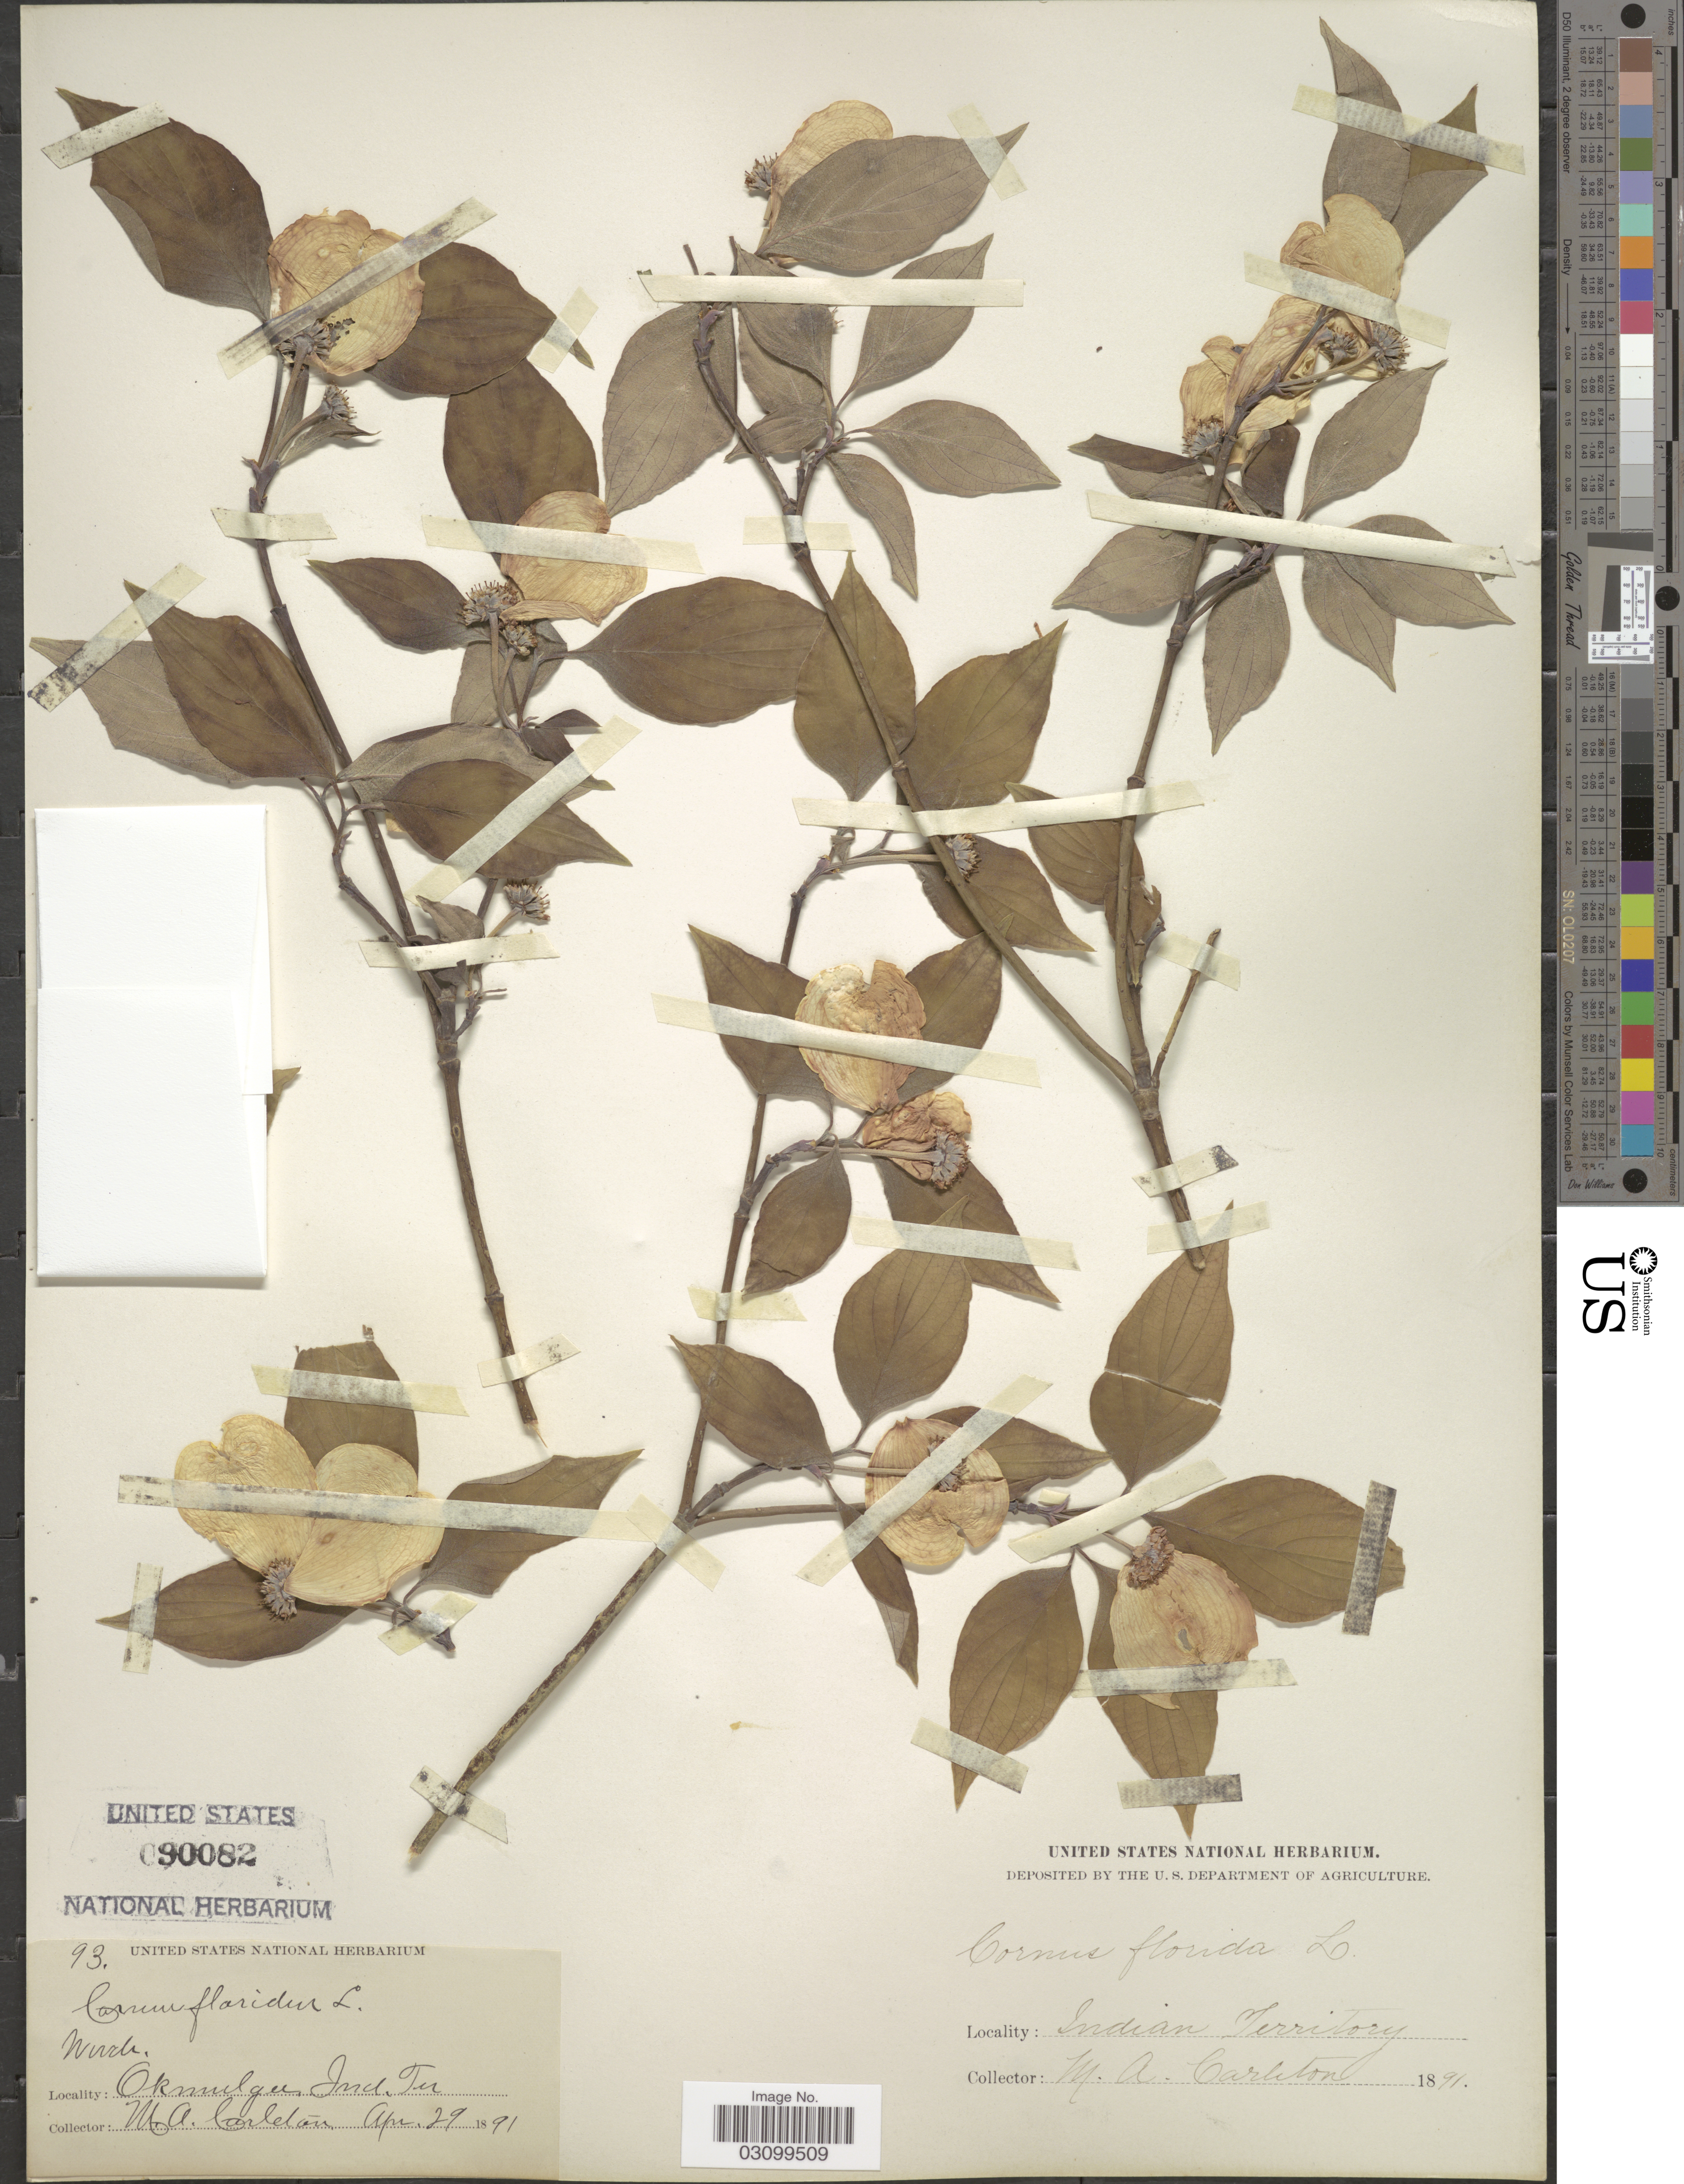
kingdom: Plantae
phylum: Tracheophyta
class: Magnoliopsida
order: Cornales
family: Cornaceae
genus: Cornus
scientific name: Cornus florida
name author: L.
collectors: M. A. Carleton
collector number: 93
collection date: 1891-04-29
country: United States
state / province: Oklahoma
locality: Okmulgee, Indian Territory.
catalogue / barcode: US 90082